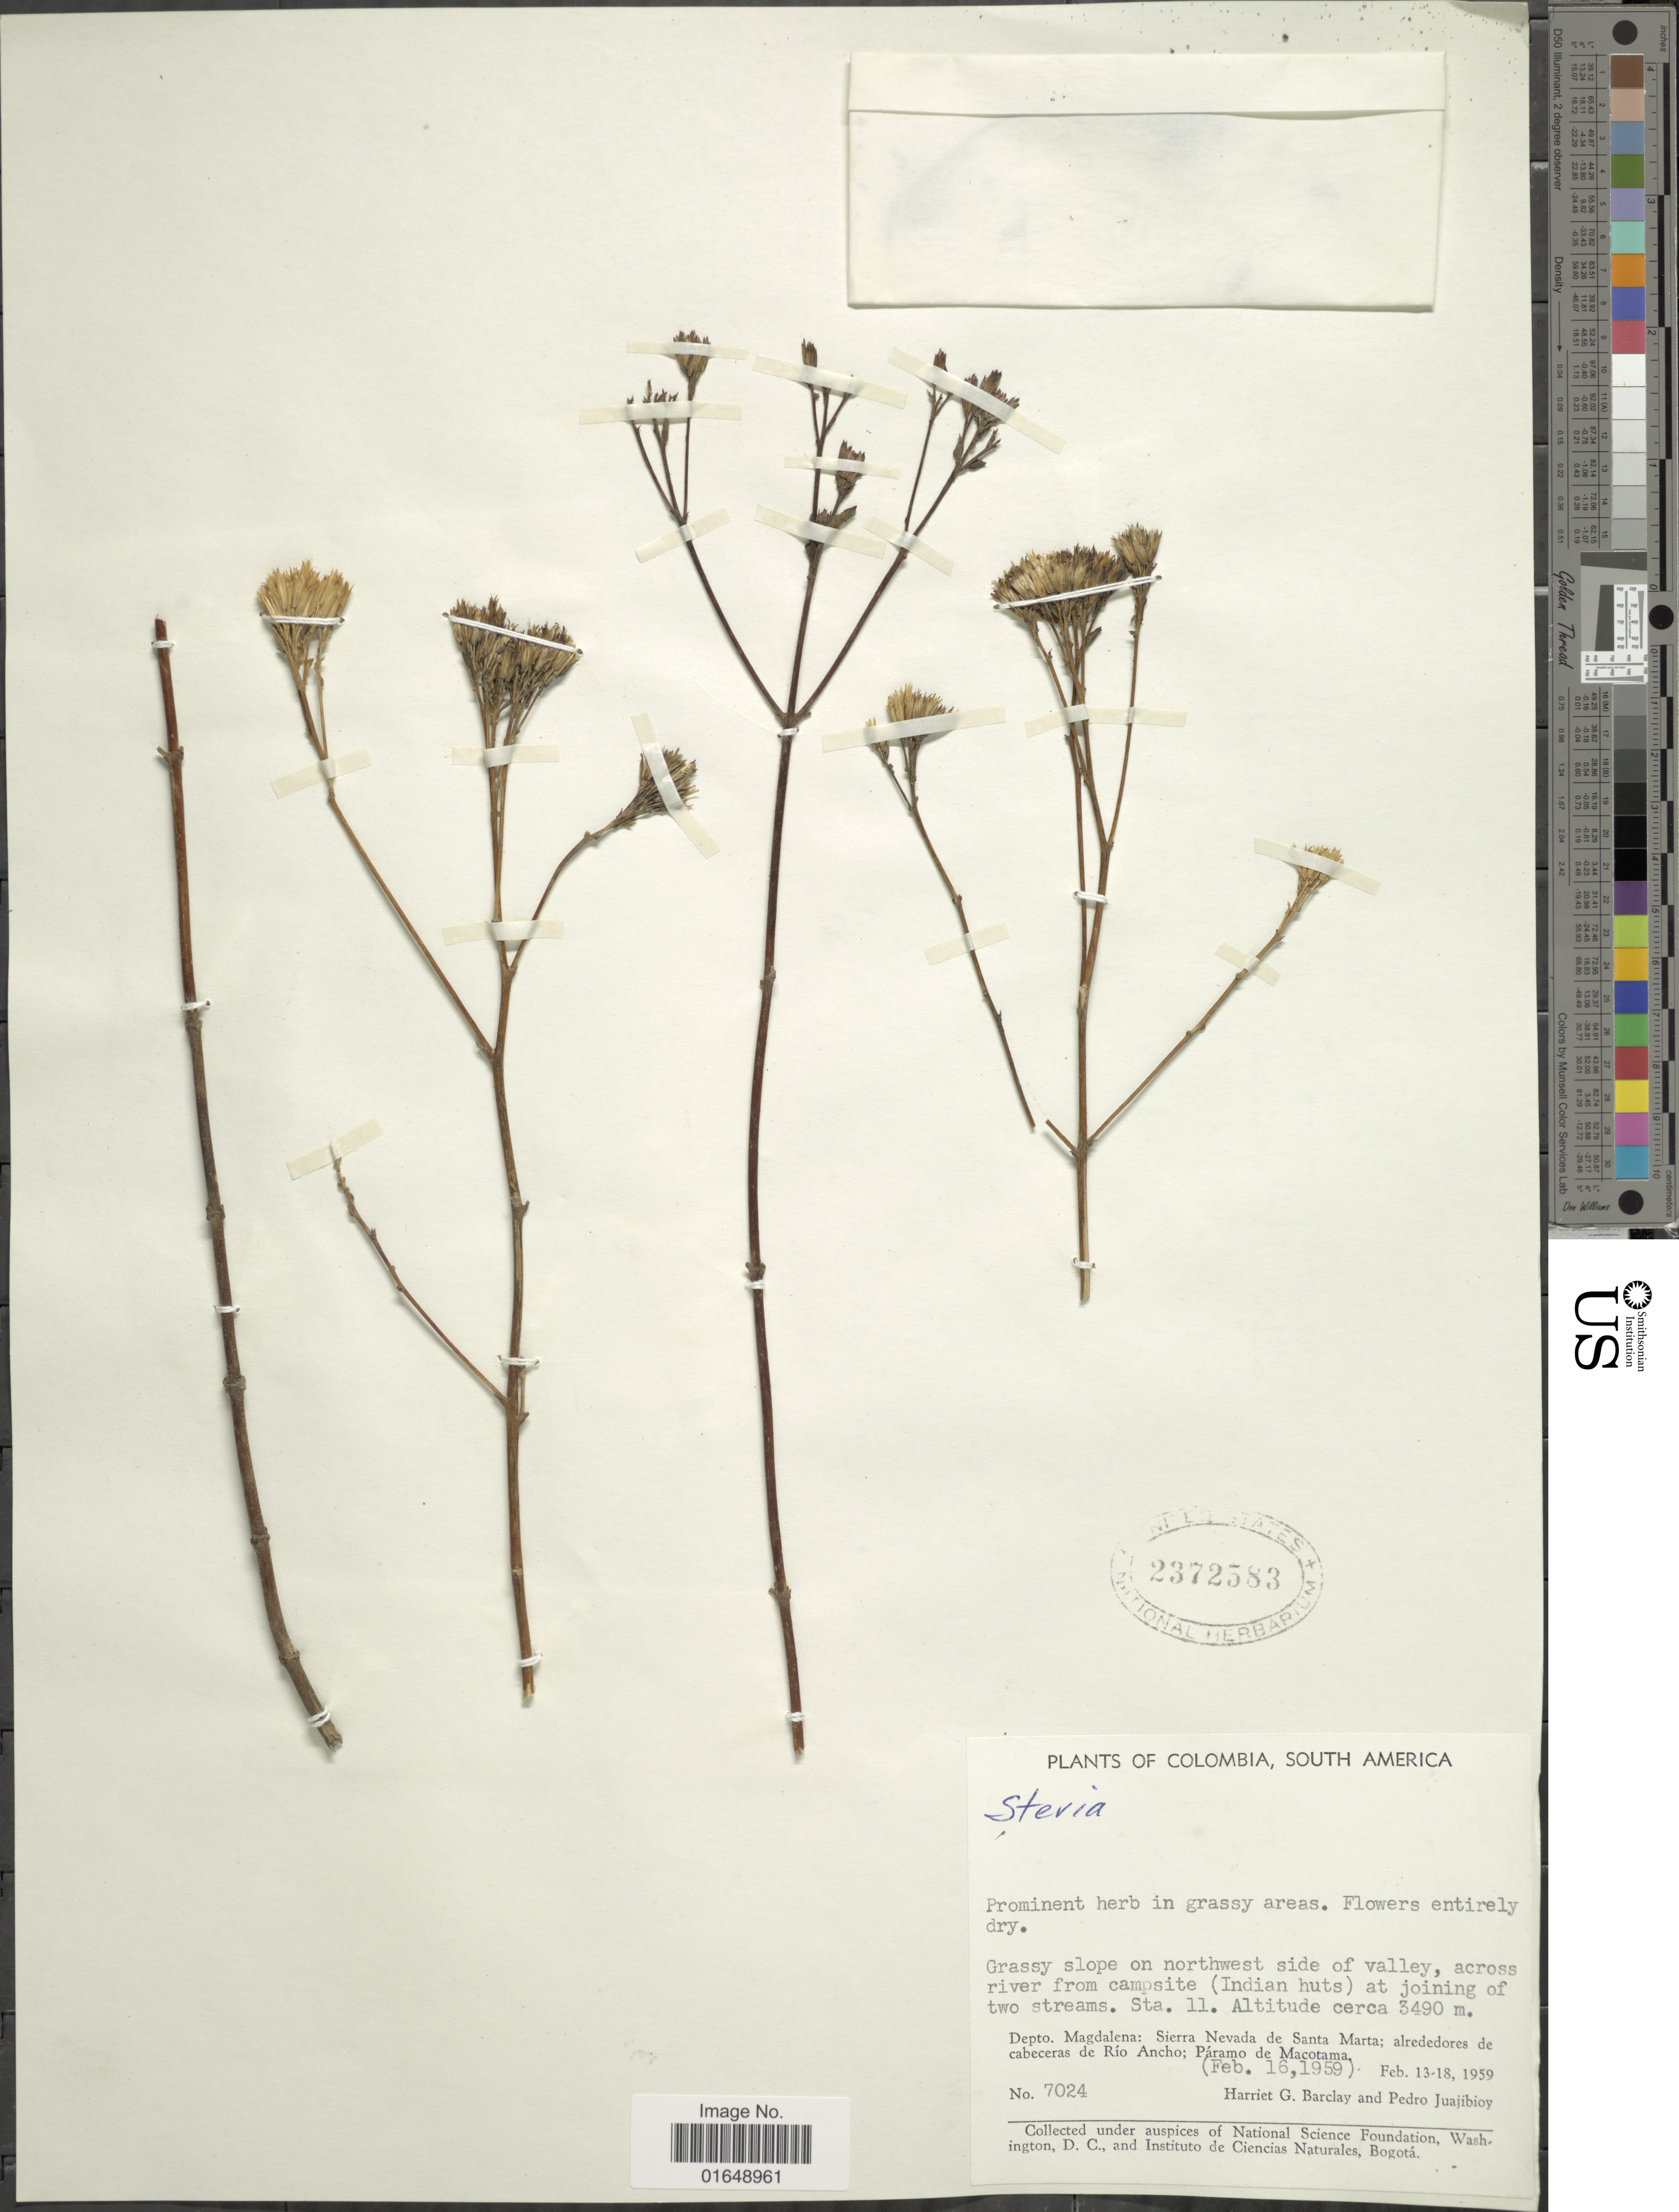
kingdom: Plantae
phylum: Tracheophyta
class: Magnoliopsida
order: Asterales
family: Asteraceae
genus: Stevia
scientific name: Stevia sp.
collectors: H. G. Barclay & P. Juajibioy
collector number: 7024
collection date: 1959-02-16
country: Colombia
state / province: Magdalena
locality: Sierra Nevada de Santa Marta; alrededores de cabeceras de Rio Ancho; Páramo de Macotama, grassy slope on northwest side of valley, across river from campsite (Indian huts) at joining of two streams, Sta. 11.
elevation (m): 3490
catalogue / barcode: US 2372583